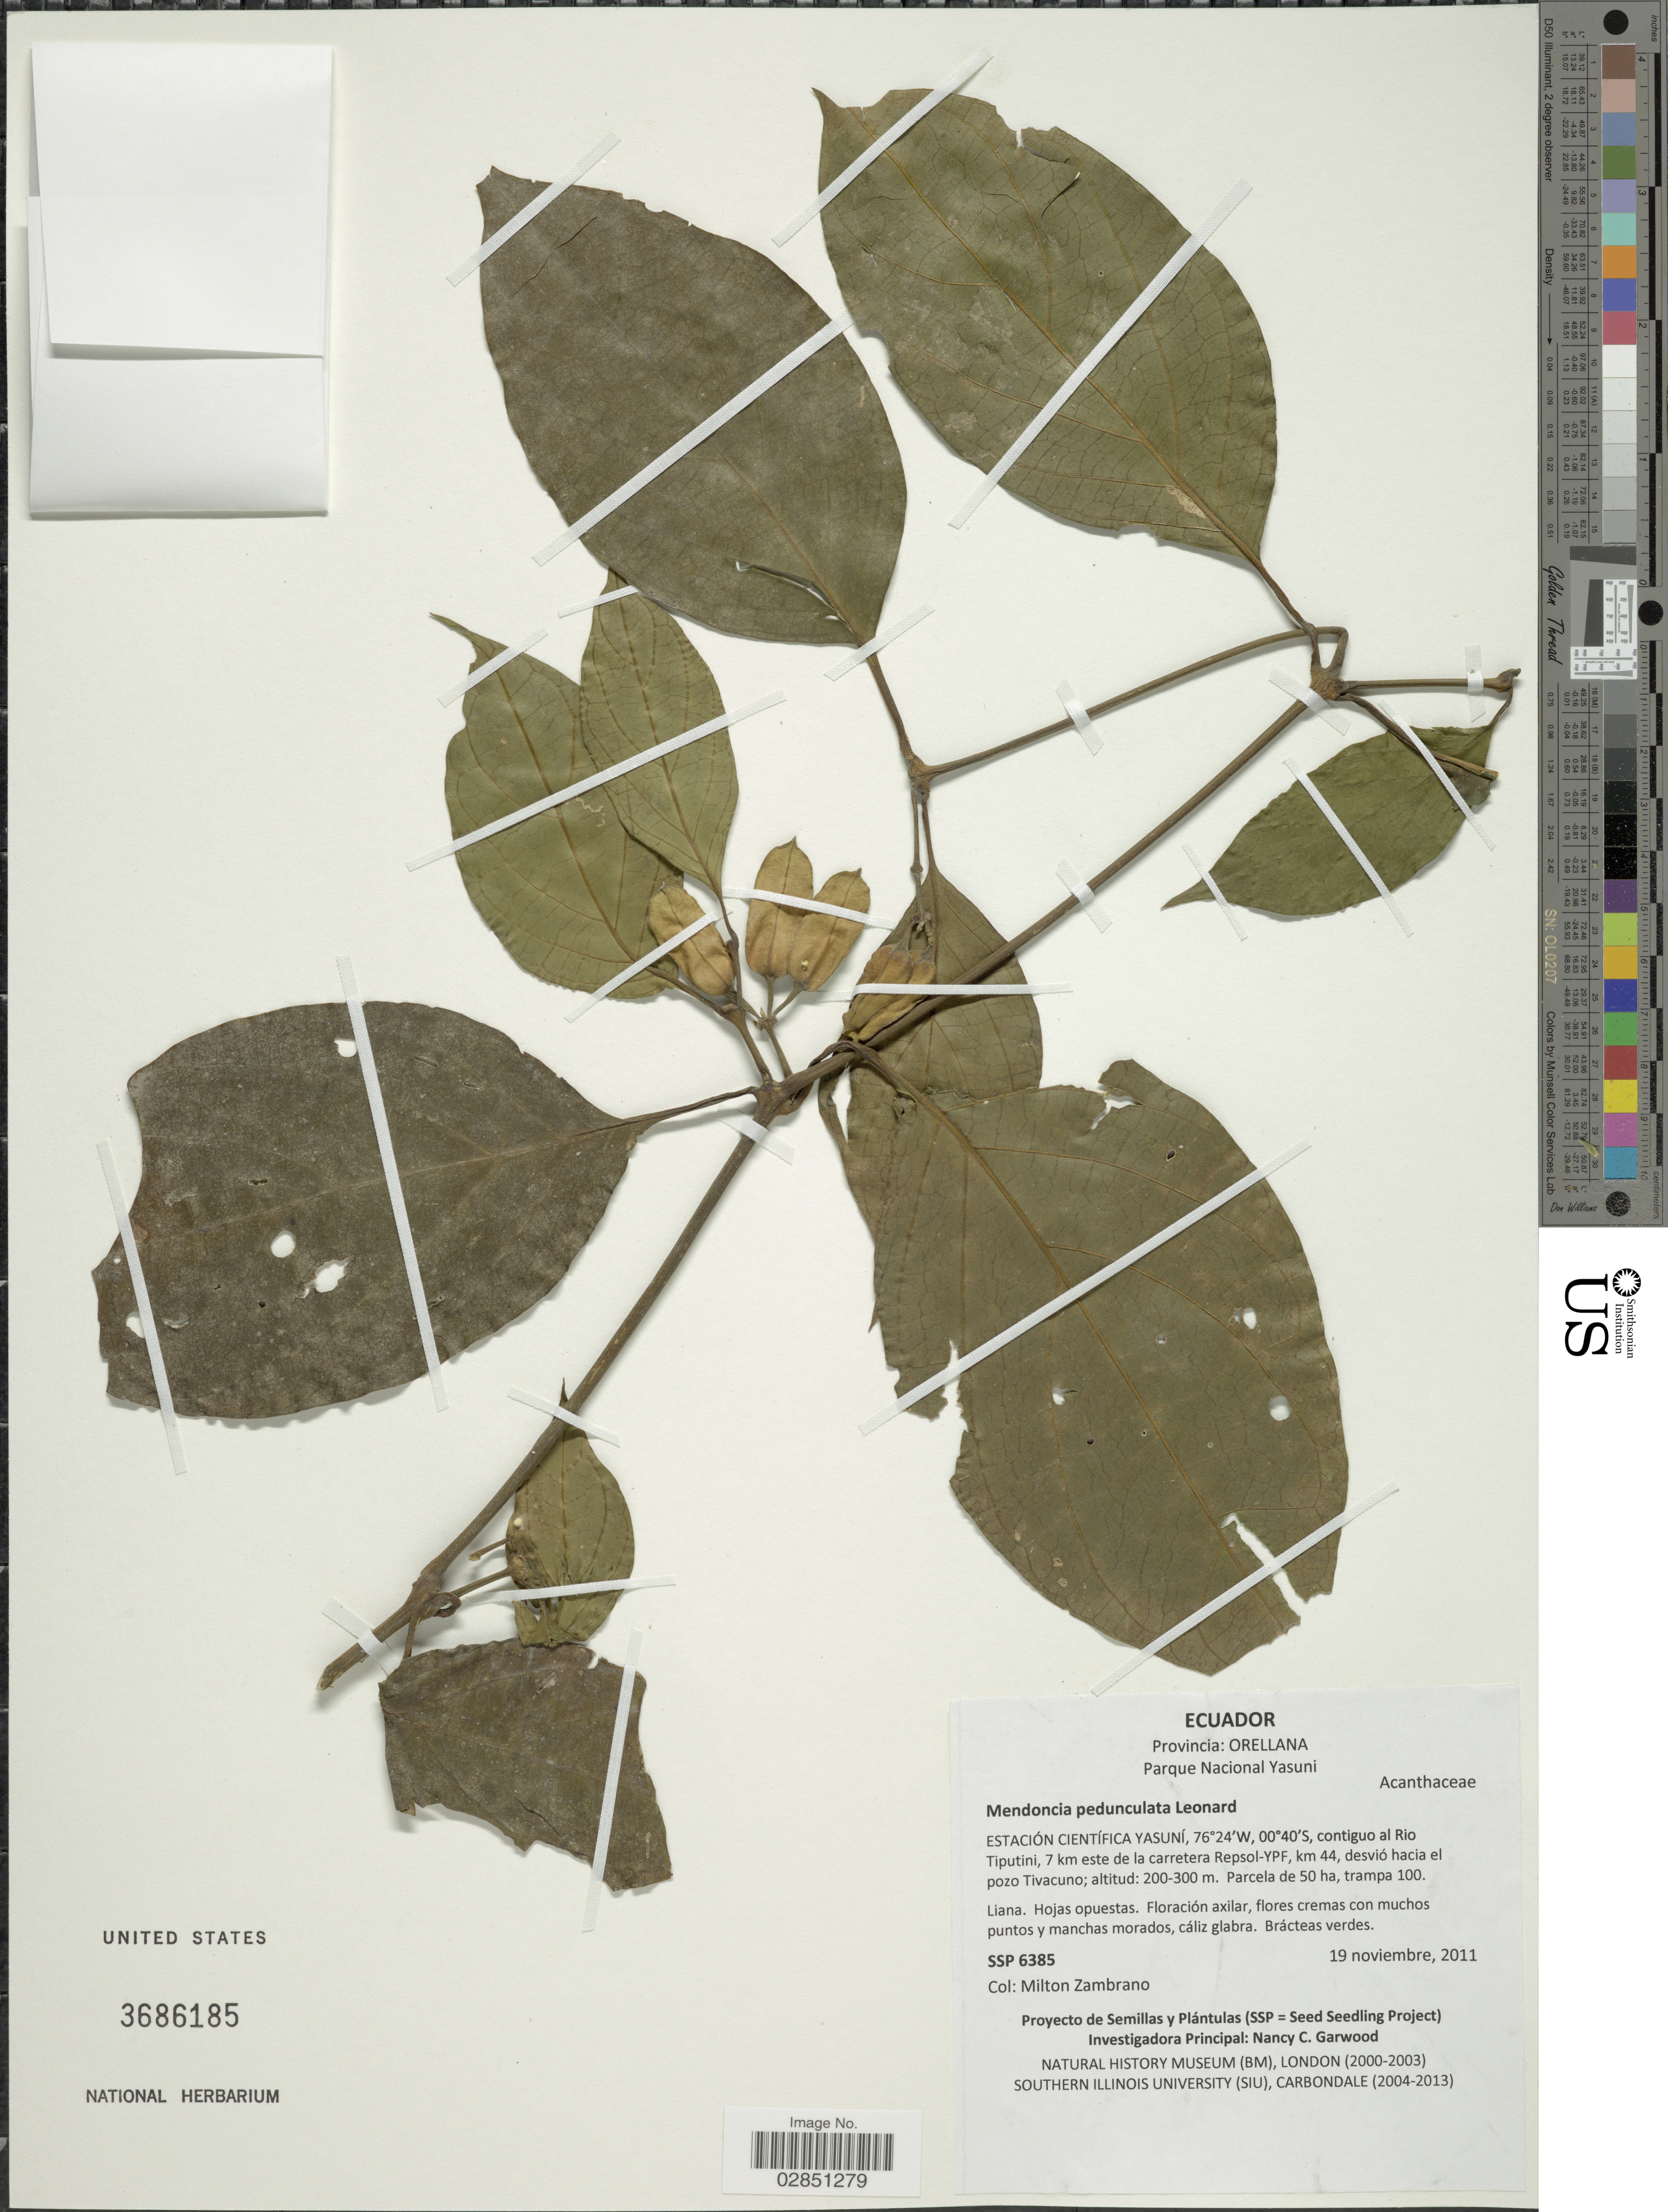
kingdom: Plantae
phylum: Tracheophyta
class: Magnoliopsida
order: Lamiales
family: Acanthaceae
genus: Mendoncia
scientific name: Mendoncia pedunculata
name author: Leonard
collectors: M. Zambrano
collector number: SSP6385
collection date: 2011-11-19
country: Ecuador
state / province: Orellana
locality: Parque Nacional Yasuni. Estación Científica Yasuní, contiguo al Rio Tiputini, 7 km este de la carretera Repsol-YPF, km 44, desvió hacia el pozo Tivacuno.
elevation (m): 200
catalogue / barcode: US 3686185